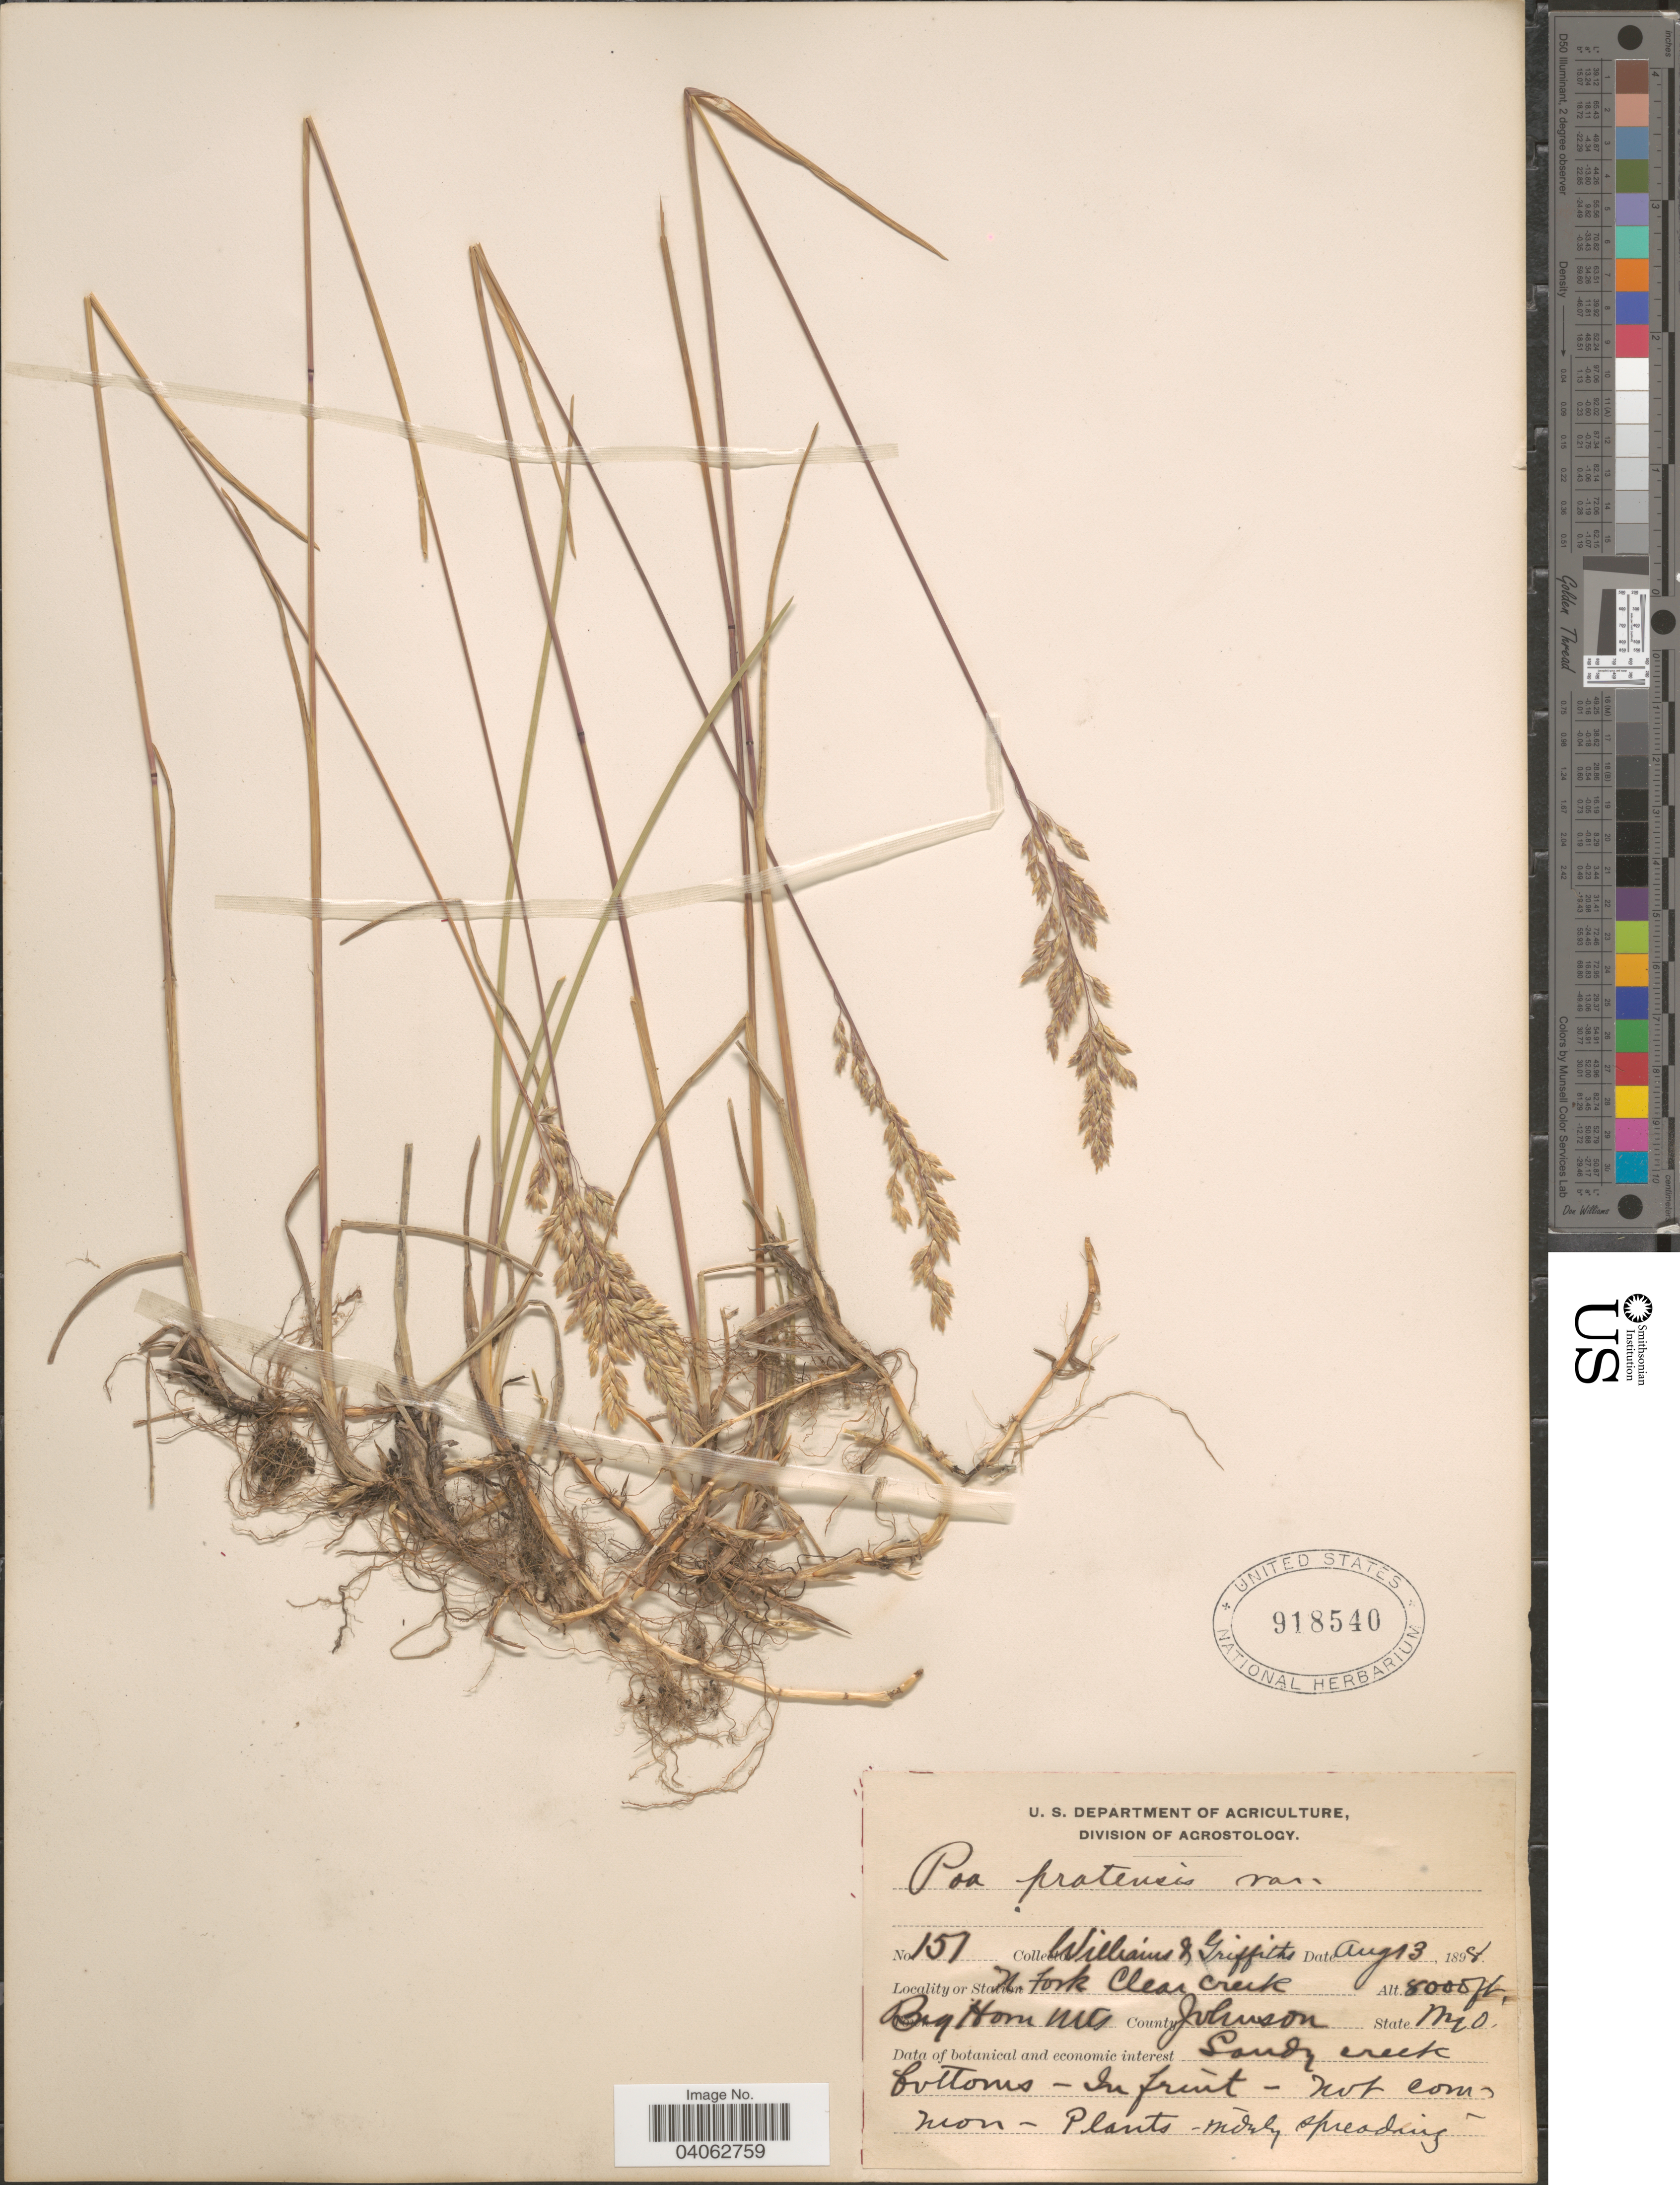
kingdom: Plantae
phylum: Tracheophyta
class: Liliopsida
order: Poales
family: Poaceae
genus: Poa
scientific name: Poa pratensis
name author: L.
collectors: -- Williams & -- Griffiths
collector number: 151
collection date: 1898-08-13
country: United States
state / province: Wyoming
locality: N Fork Clear Creek. Bog Horn Mts. County Johnson.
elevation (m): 2438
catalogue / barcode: US 918540